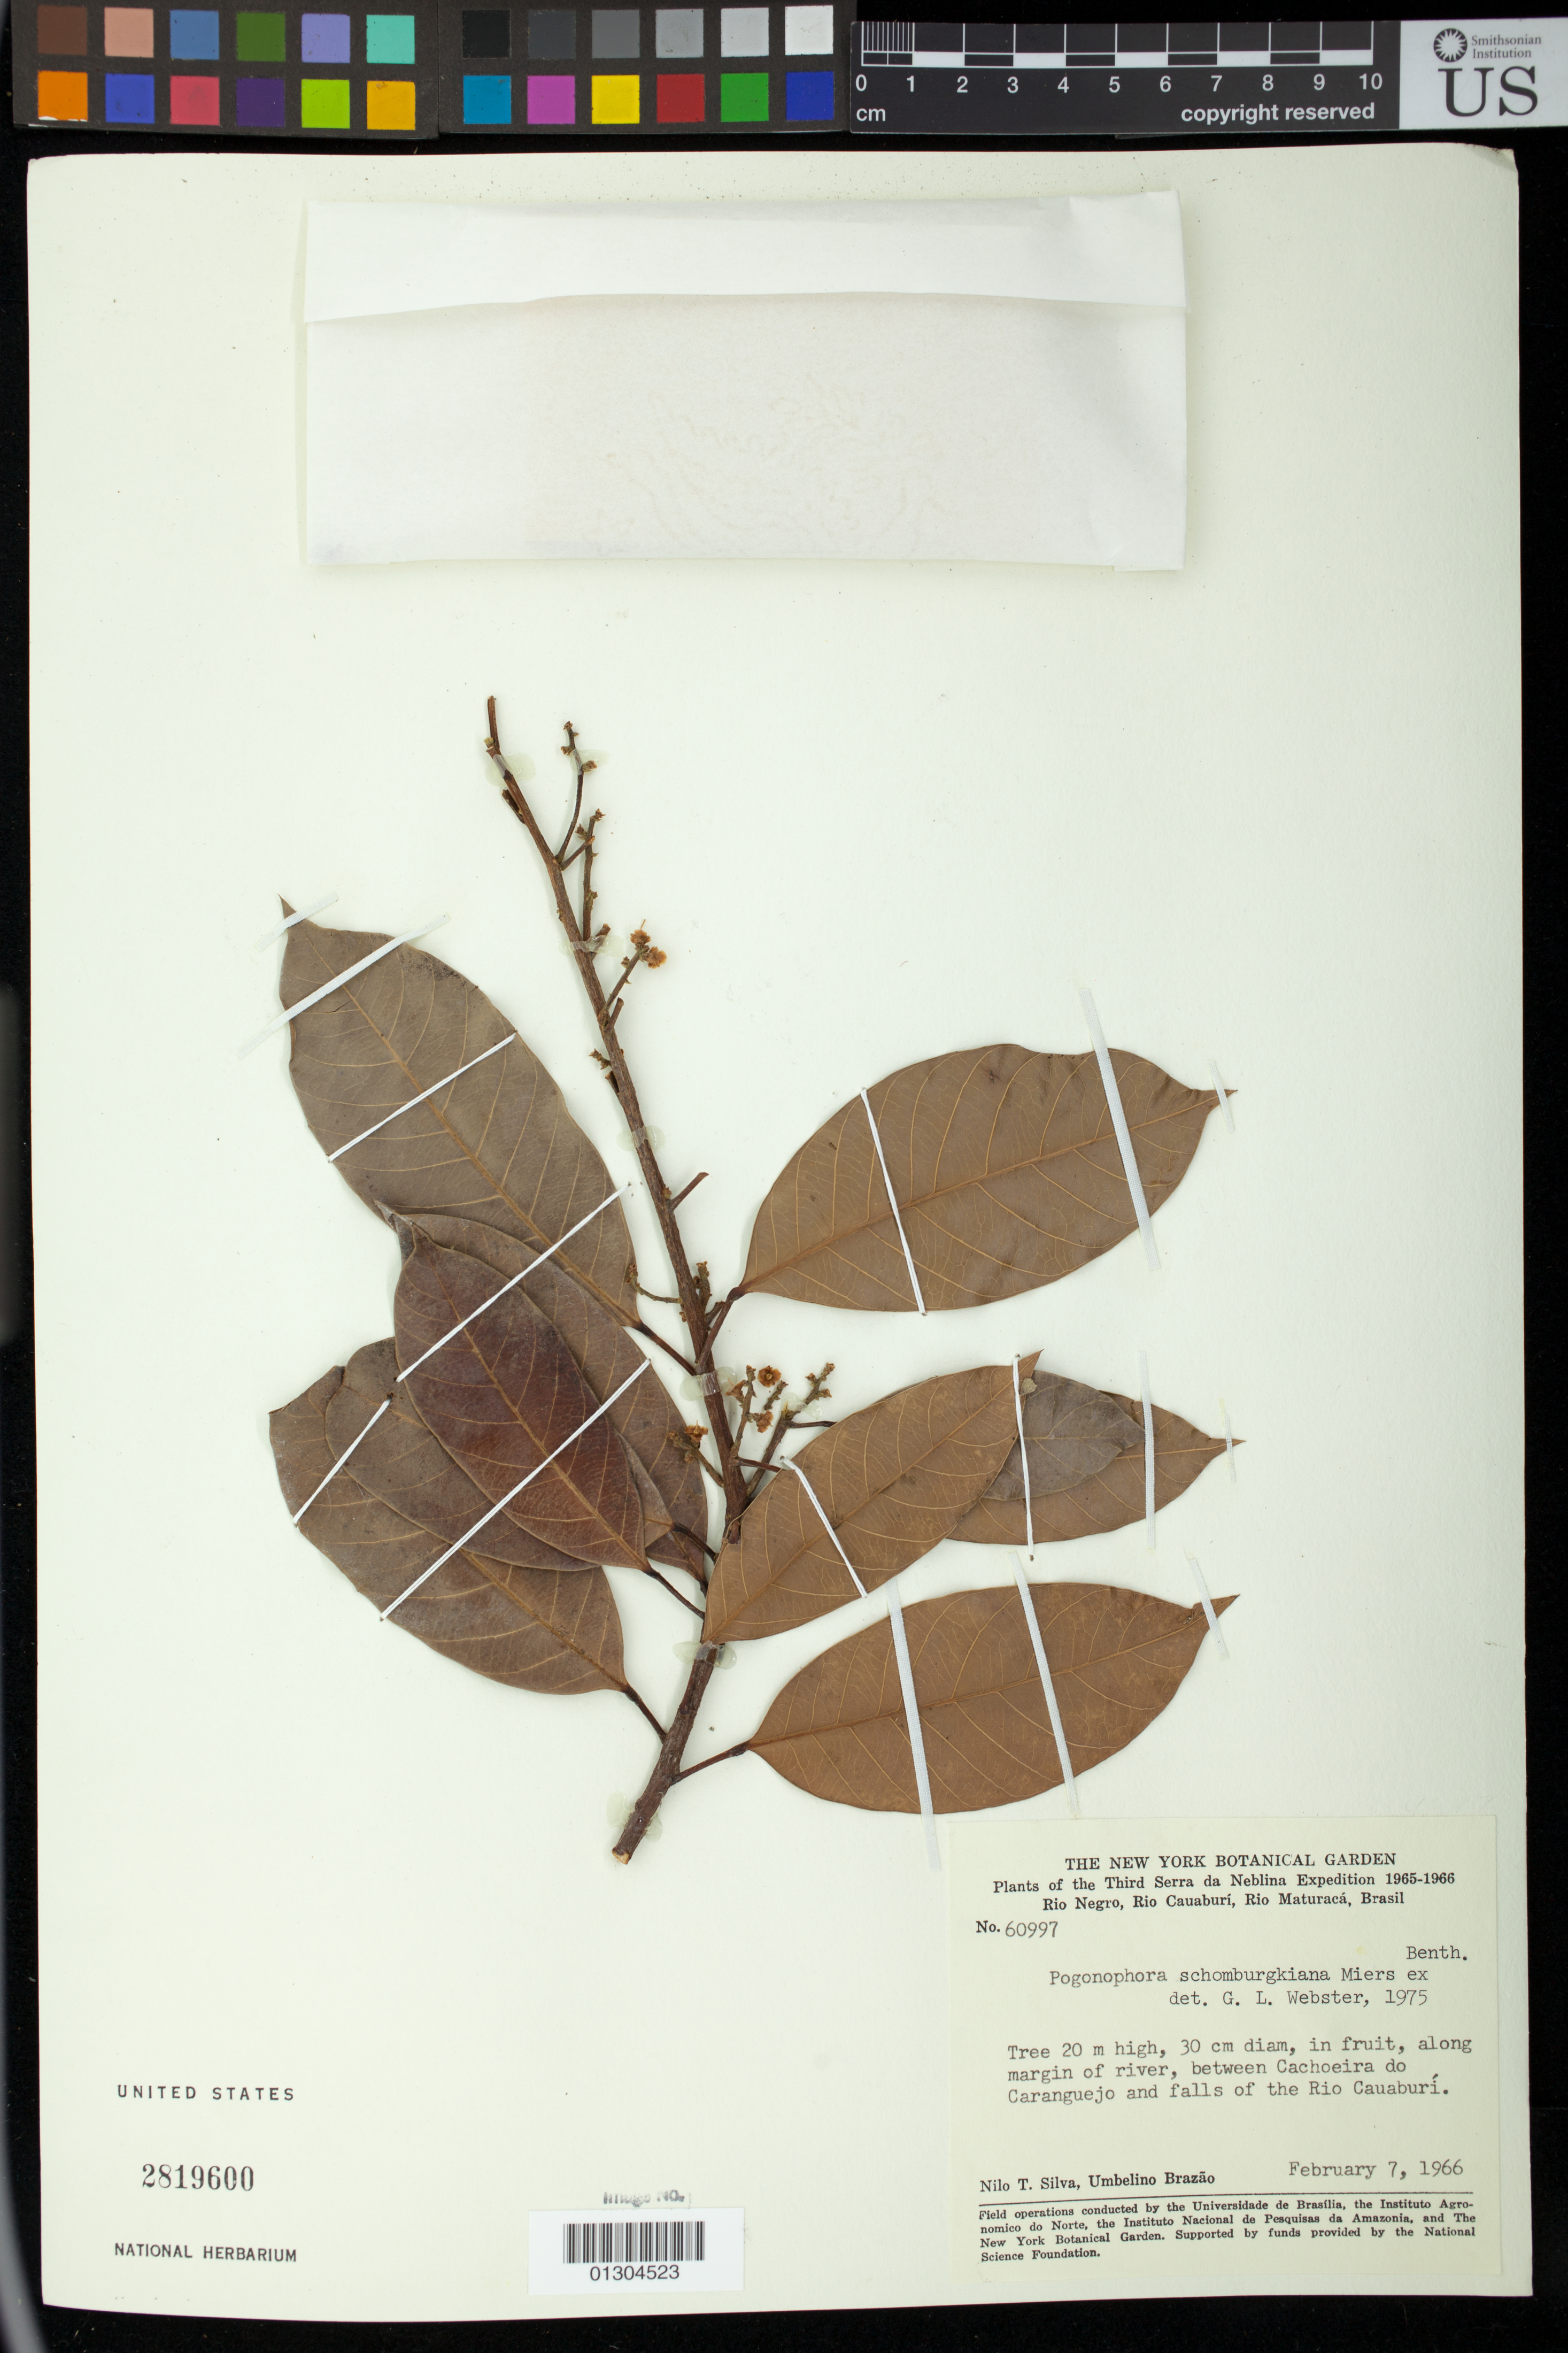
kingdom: Plantae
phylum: Tracheophyta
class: Magnoliopsida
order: Malpighiales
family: Peraceae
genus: Pogonophora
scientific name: Pogonophora schomburgkiana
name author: Miers ex Benth.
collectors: N. T. Silva & U. Brazão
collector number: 60997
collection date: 1966-02-07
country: Brazil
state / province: Amazonas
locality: along margin of river, between Cachoeira do Caranguejo and falls of the Rio Cauaburi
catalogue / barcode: US 2819600